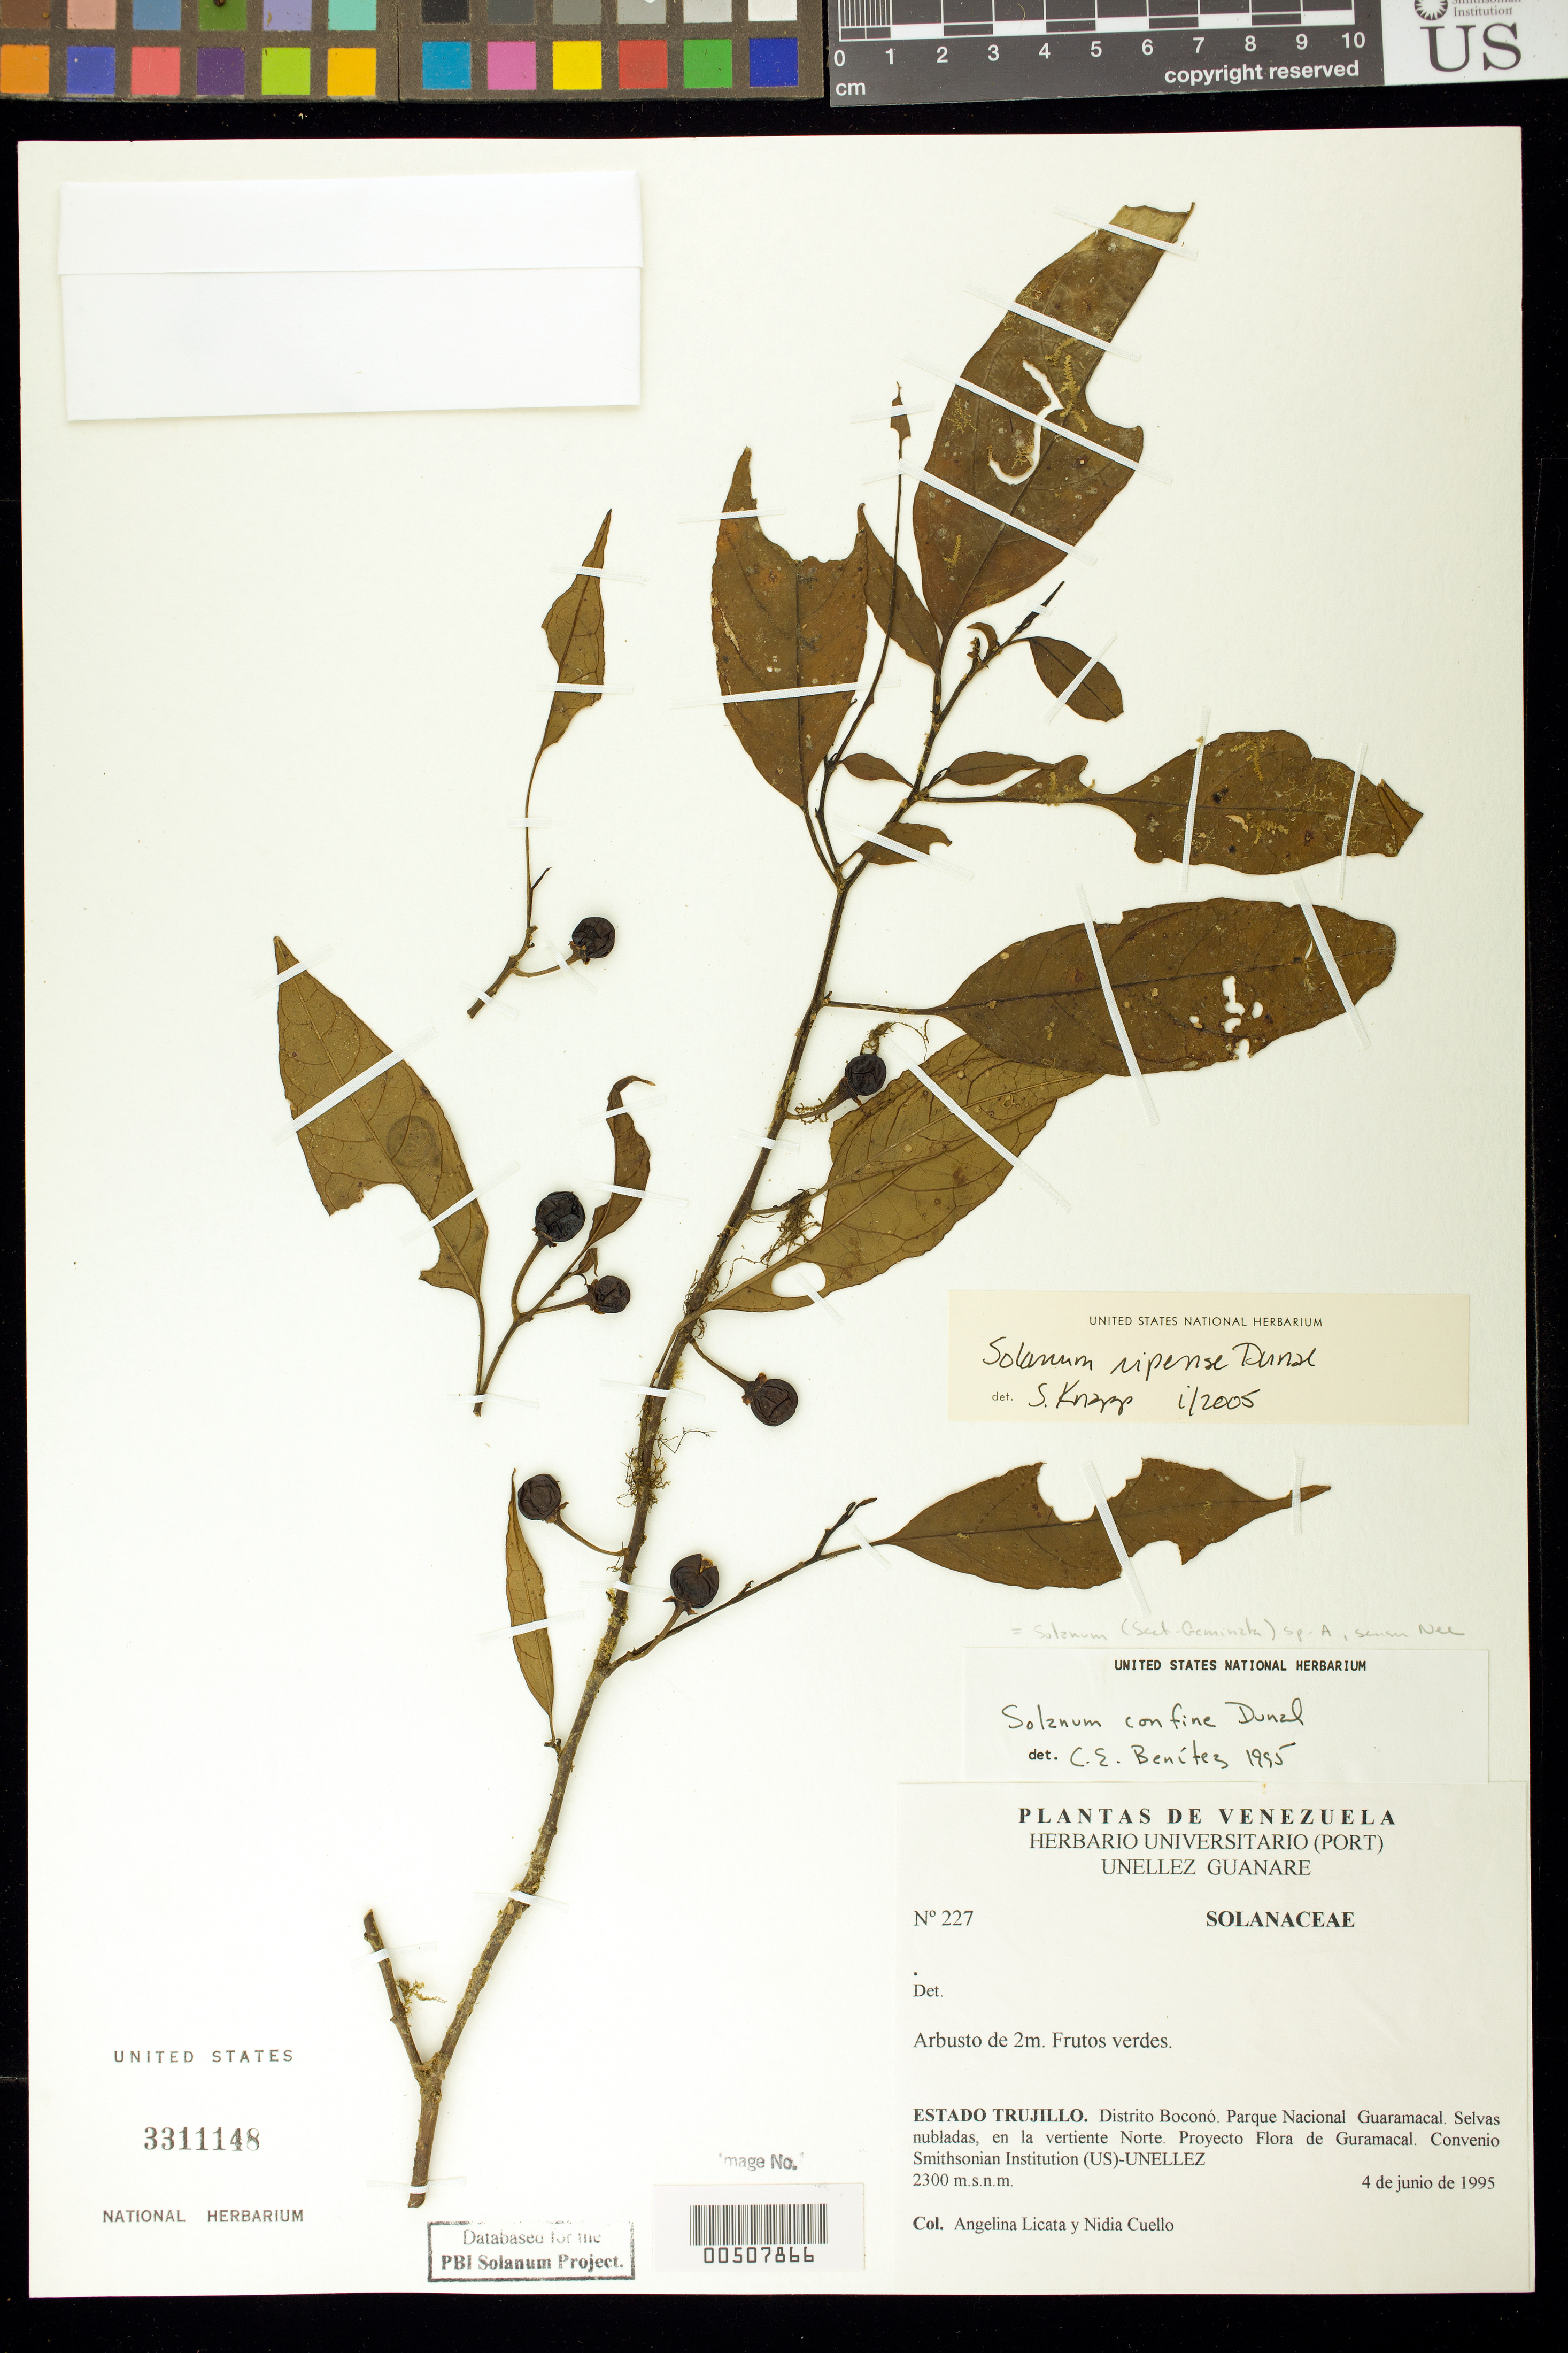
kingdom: Plantae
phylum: Tracheophyta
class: Magnoliopsida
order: Solanales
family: Solanaceae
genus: Solanum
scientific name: Solanum ripense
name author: Dunal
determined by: Knapp, M. S.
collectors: A. Licata & N. L. Cuello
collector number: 227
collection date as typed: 04 Jun 1995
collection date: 1995-06-04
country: Venezuela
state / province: Trujillo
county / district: Boconó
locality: Parque Nacional Guaramacal, vertiente N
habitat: Selvas nubladas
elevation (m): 2300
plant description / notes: PORT, US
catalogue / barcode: US 3311148